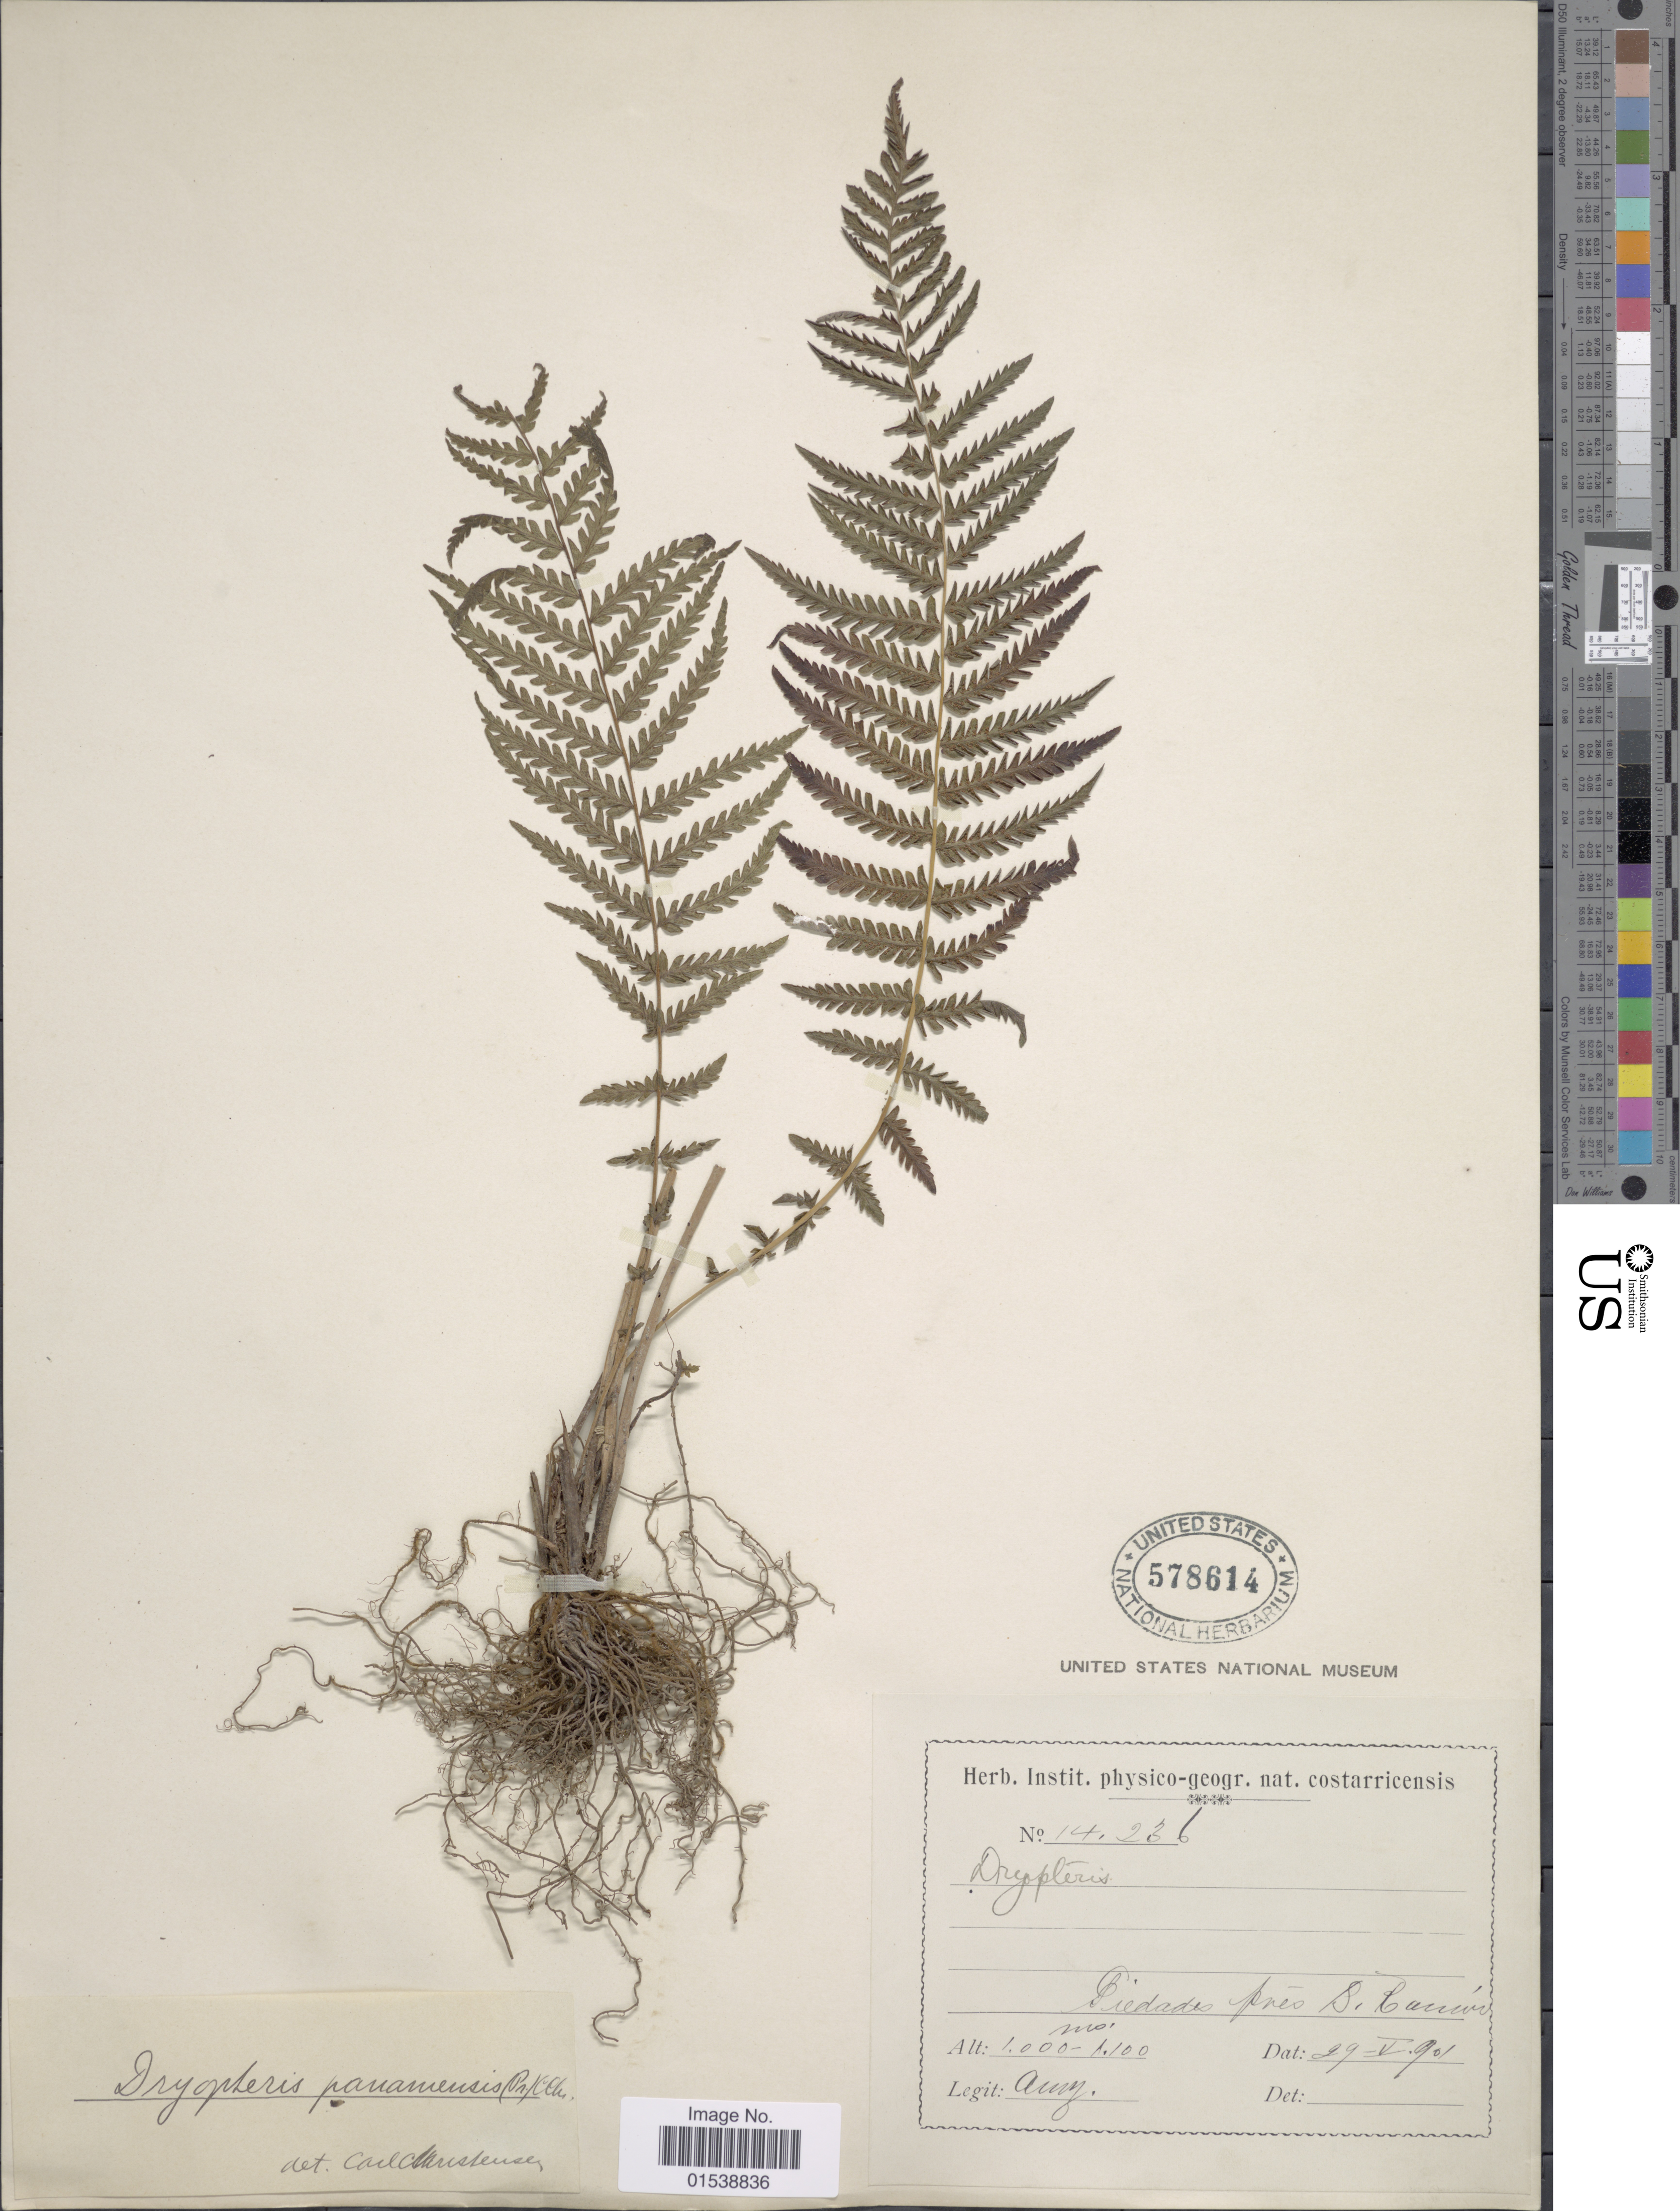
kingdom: Plantae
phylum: Tracheophyta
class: Polypodiopsida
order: Polypodiales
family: Thelypteridaceae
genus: Amauropelta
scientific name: Amauropelta resinifera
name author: (Desv.) Pic. Serm.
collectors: A. Brenes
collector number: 14236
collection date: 1901-05-29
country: Costa Rica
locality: Piedades pres S. Ramon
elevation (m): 1000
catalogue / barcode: US 578614